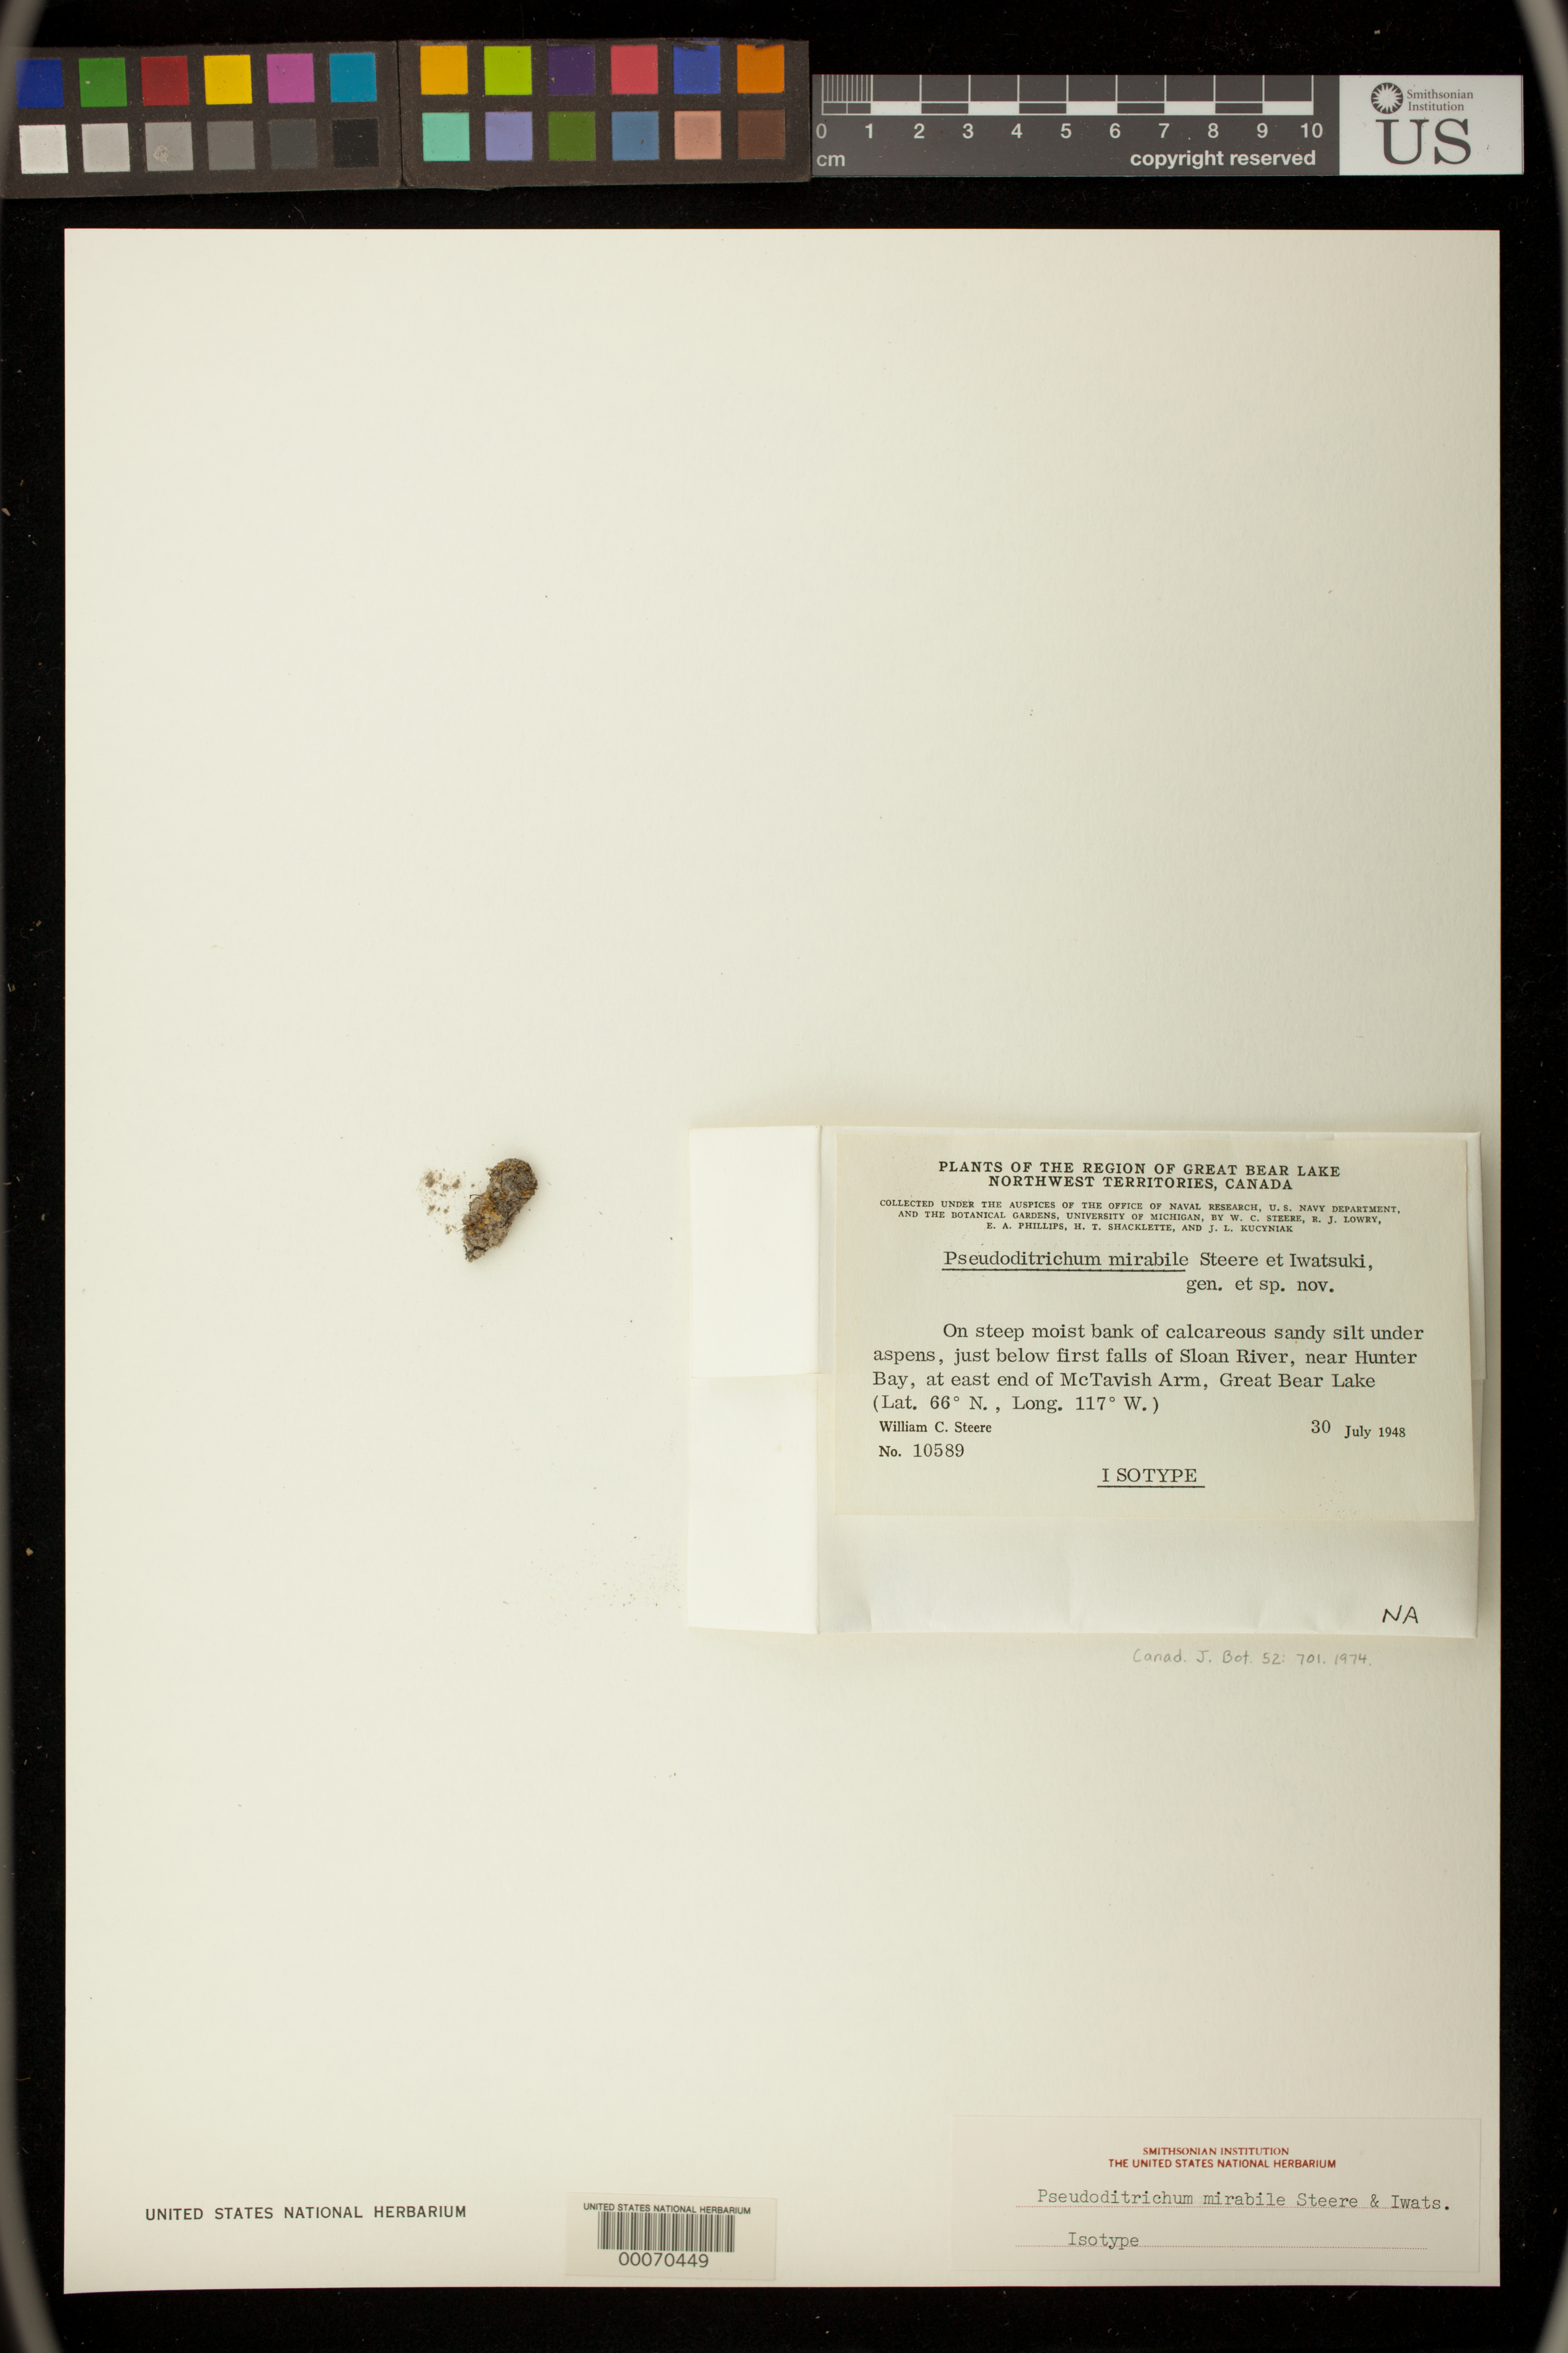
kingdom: Plantae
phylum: Bryophyta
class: Bryopsida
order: Dicranales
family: Ditrichaceae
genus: Pseudodistichium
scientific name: Pseudodistichium mirabile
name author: Steere & Iwats.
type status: Isotype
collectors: W. C. Steere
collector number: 10589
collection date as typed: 30 Jul 1948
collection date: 1948-07-30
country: Canada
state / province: Northwest Territories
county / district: Mackenzie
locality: Great Bear Lake, E end of McTavish Arm, near Hunter Bay, just below first falls of Sloan River.